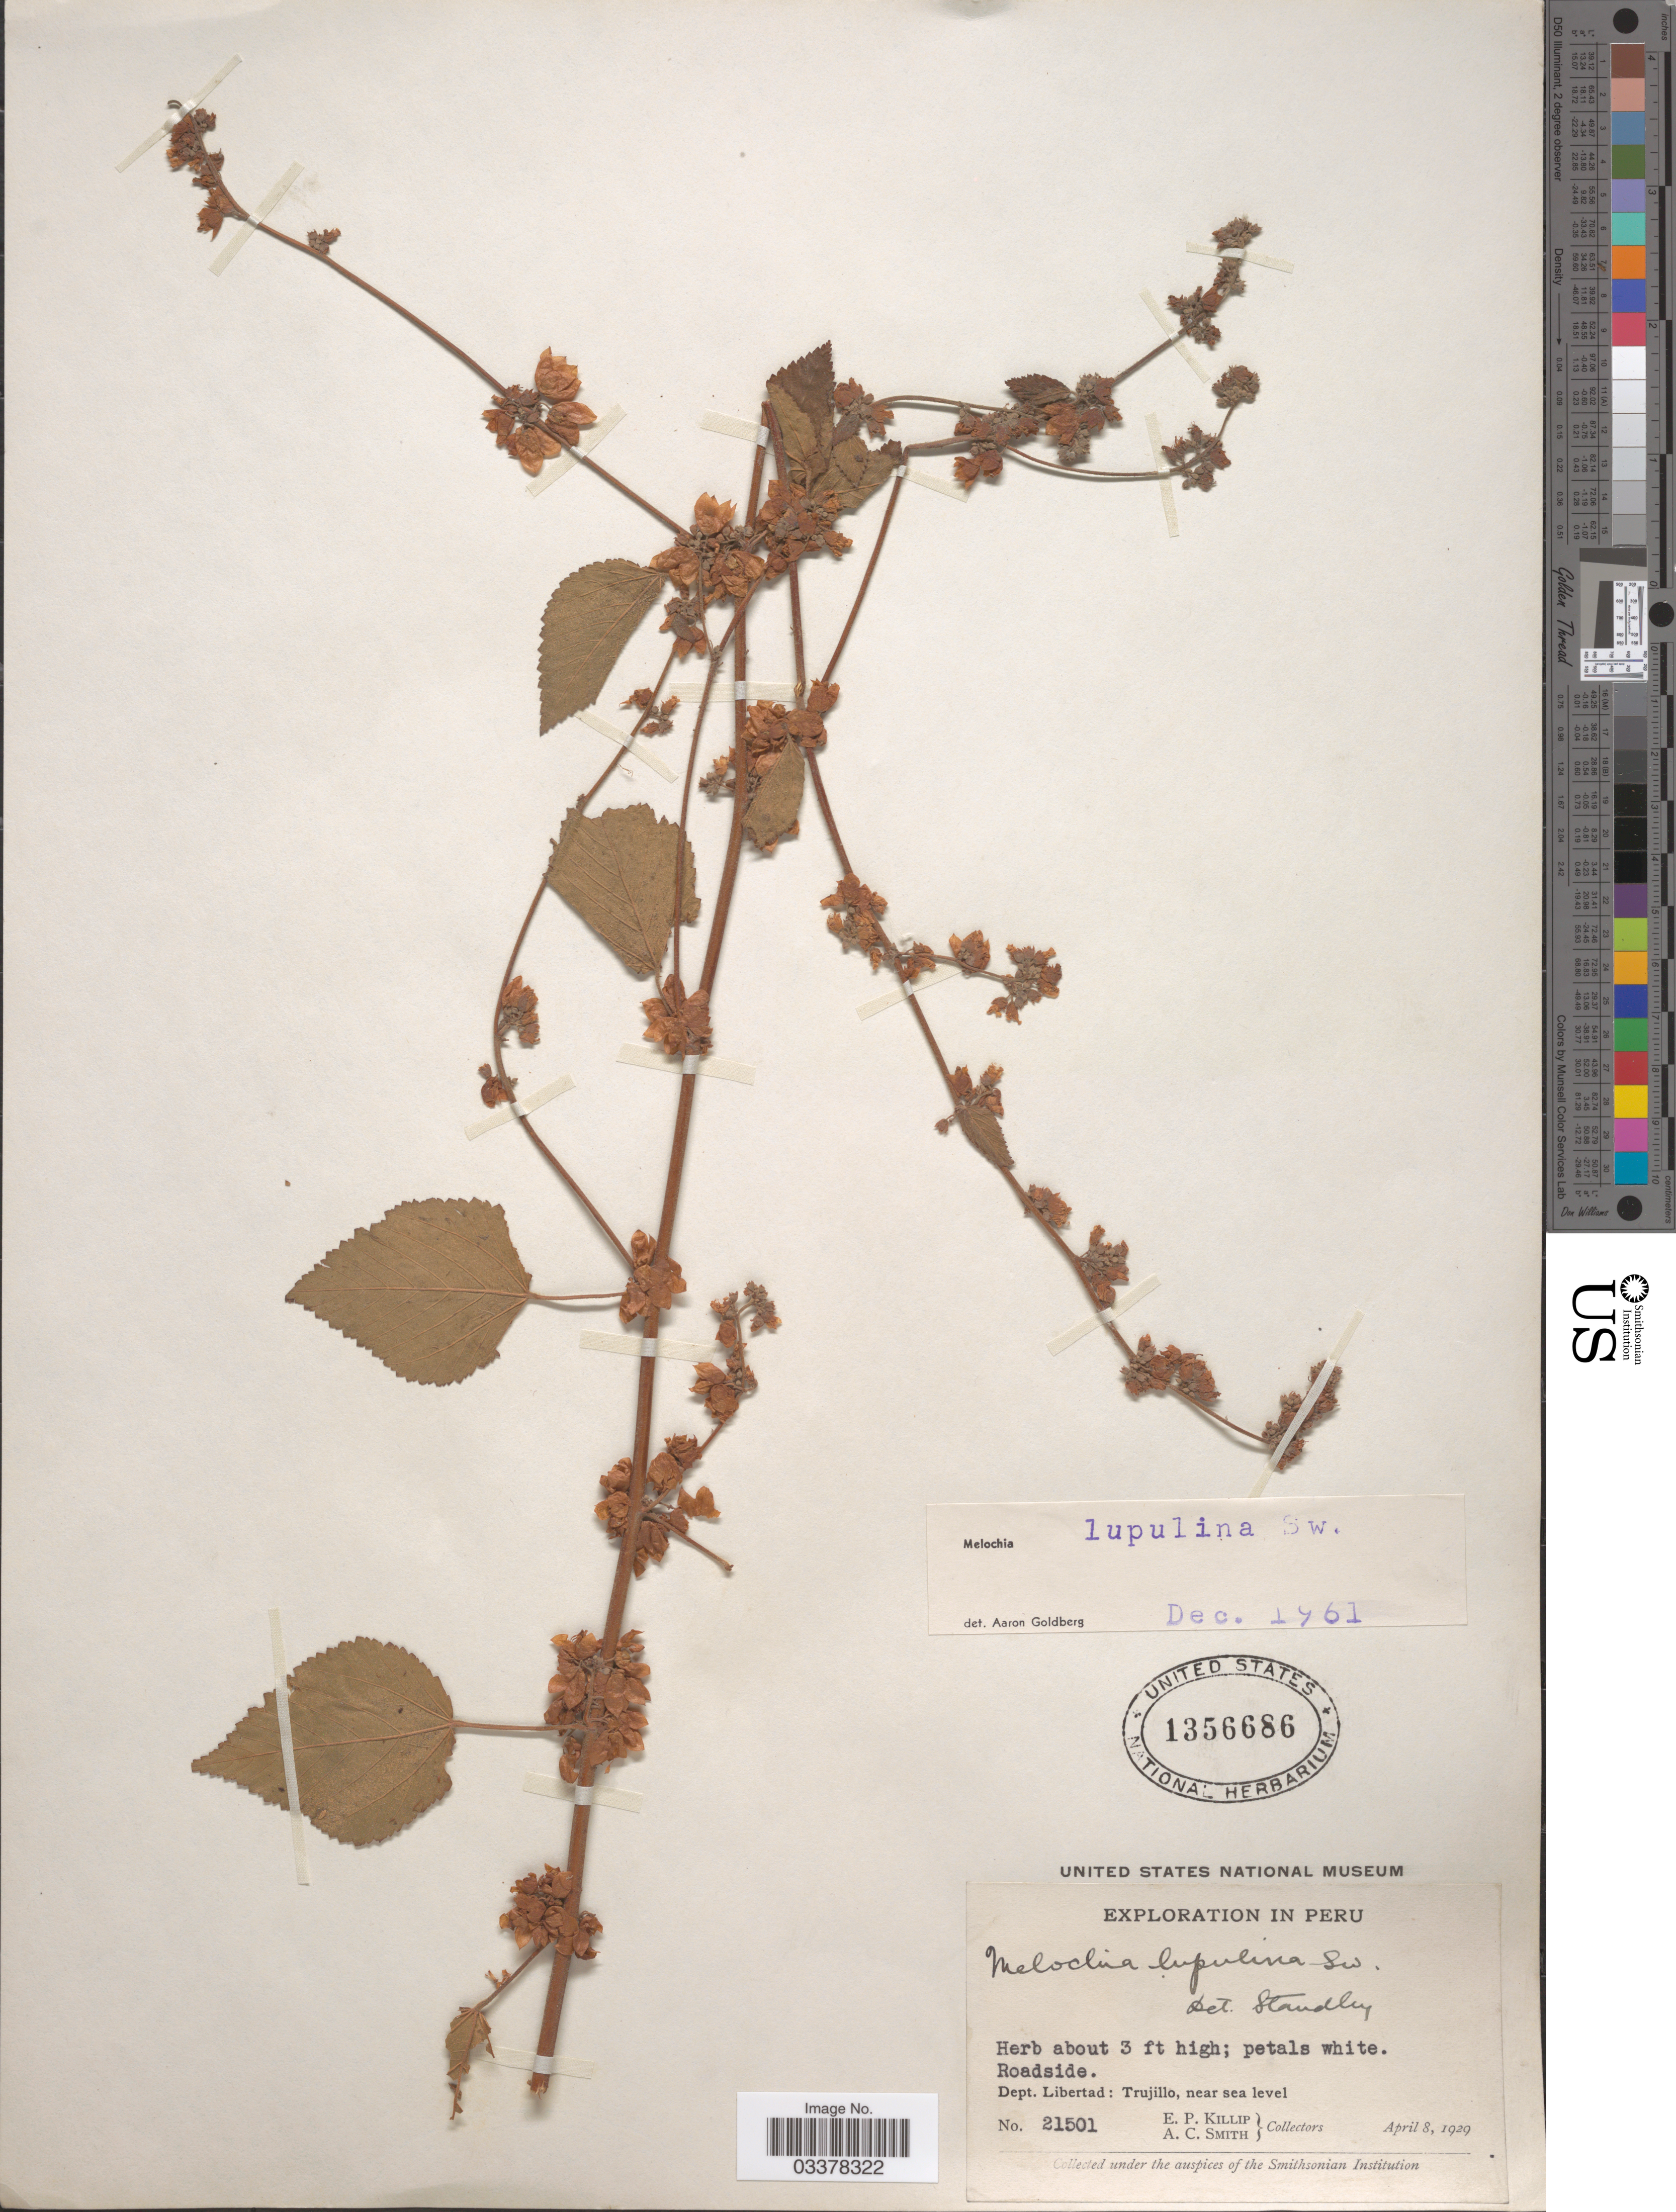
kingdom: Plantae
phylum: Tracheophyta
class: Magnoliopsida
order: Malvales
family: Malvaceae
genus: Melochia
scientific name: Melochia lupulina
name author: Sw.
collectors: E. P. Killip & A. C. Smith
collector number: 21501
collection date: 1929-04-08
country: Peru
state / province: La Libertad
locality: Dept. La Libertad: Trujillo.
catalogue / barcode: US 1356686